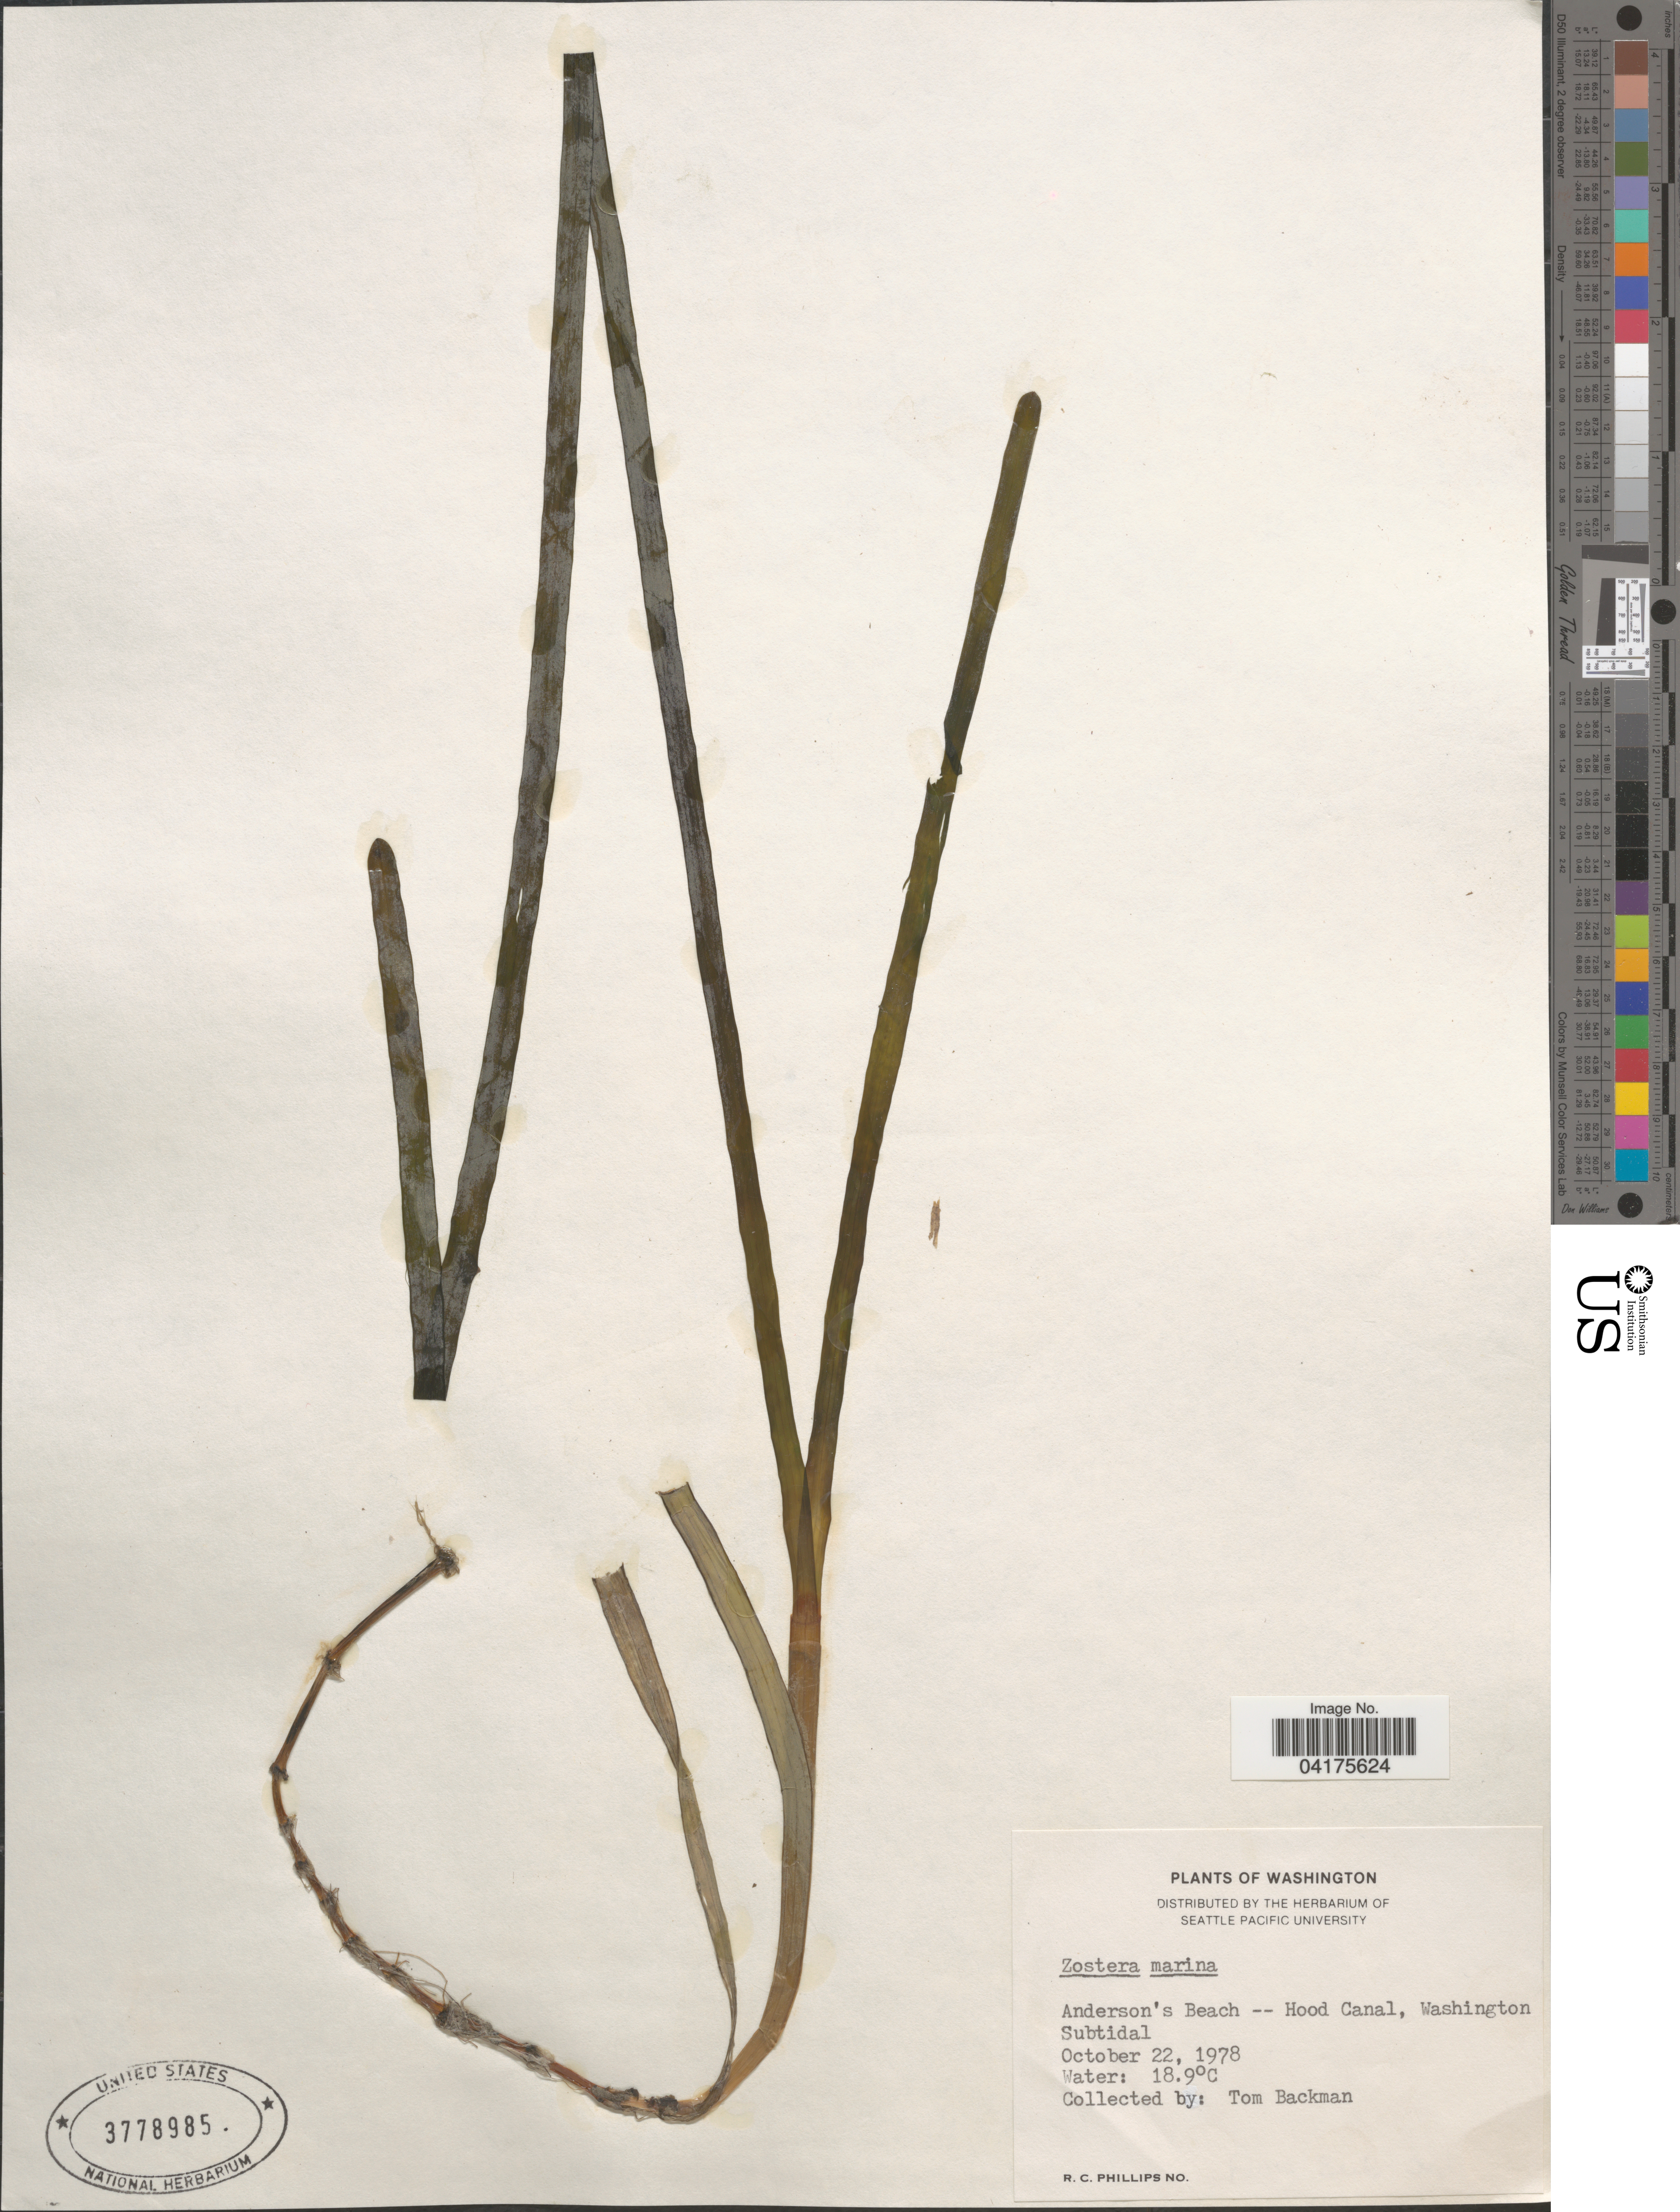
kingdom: Plantae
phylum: Tracheophyta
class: Liliopsida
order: Alismatales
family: Zosteraceae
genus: Zostera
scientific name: Zostera marina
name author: L.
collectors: T. Backman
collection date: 1978-10-22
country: United States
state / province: Washington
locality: Anderson's Beach -- Hood Canal.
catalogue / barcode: US 3778985